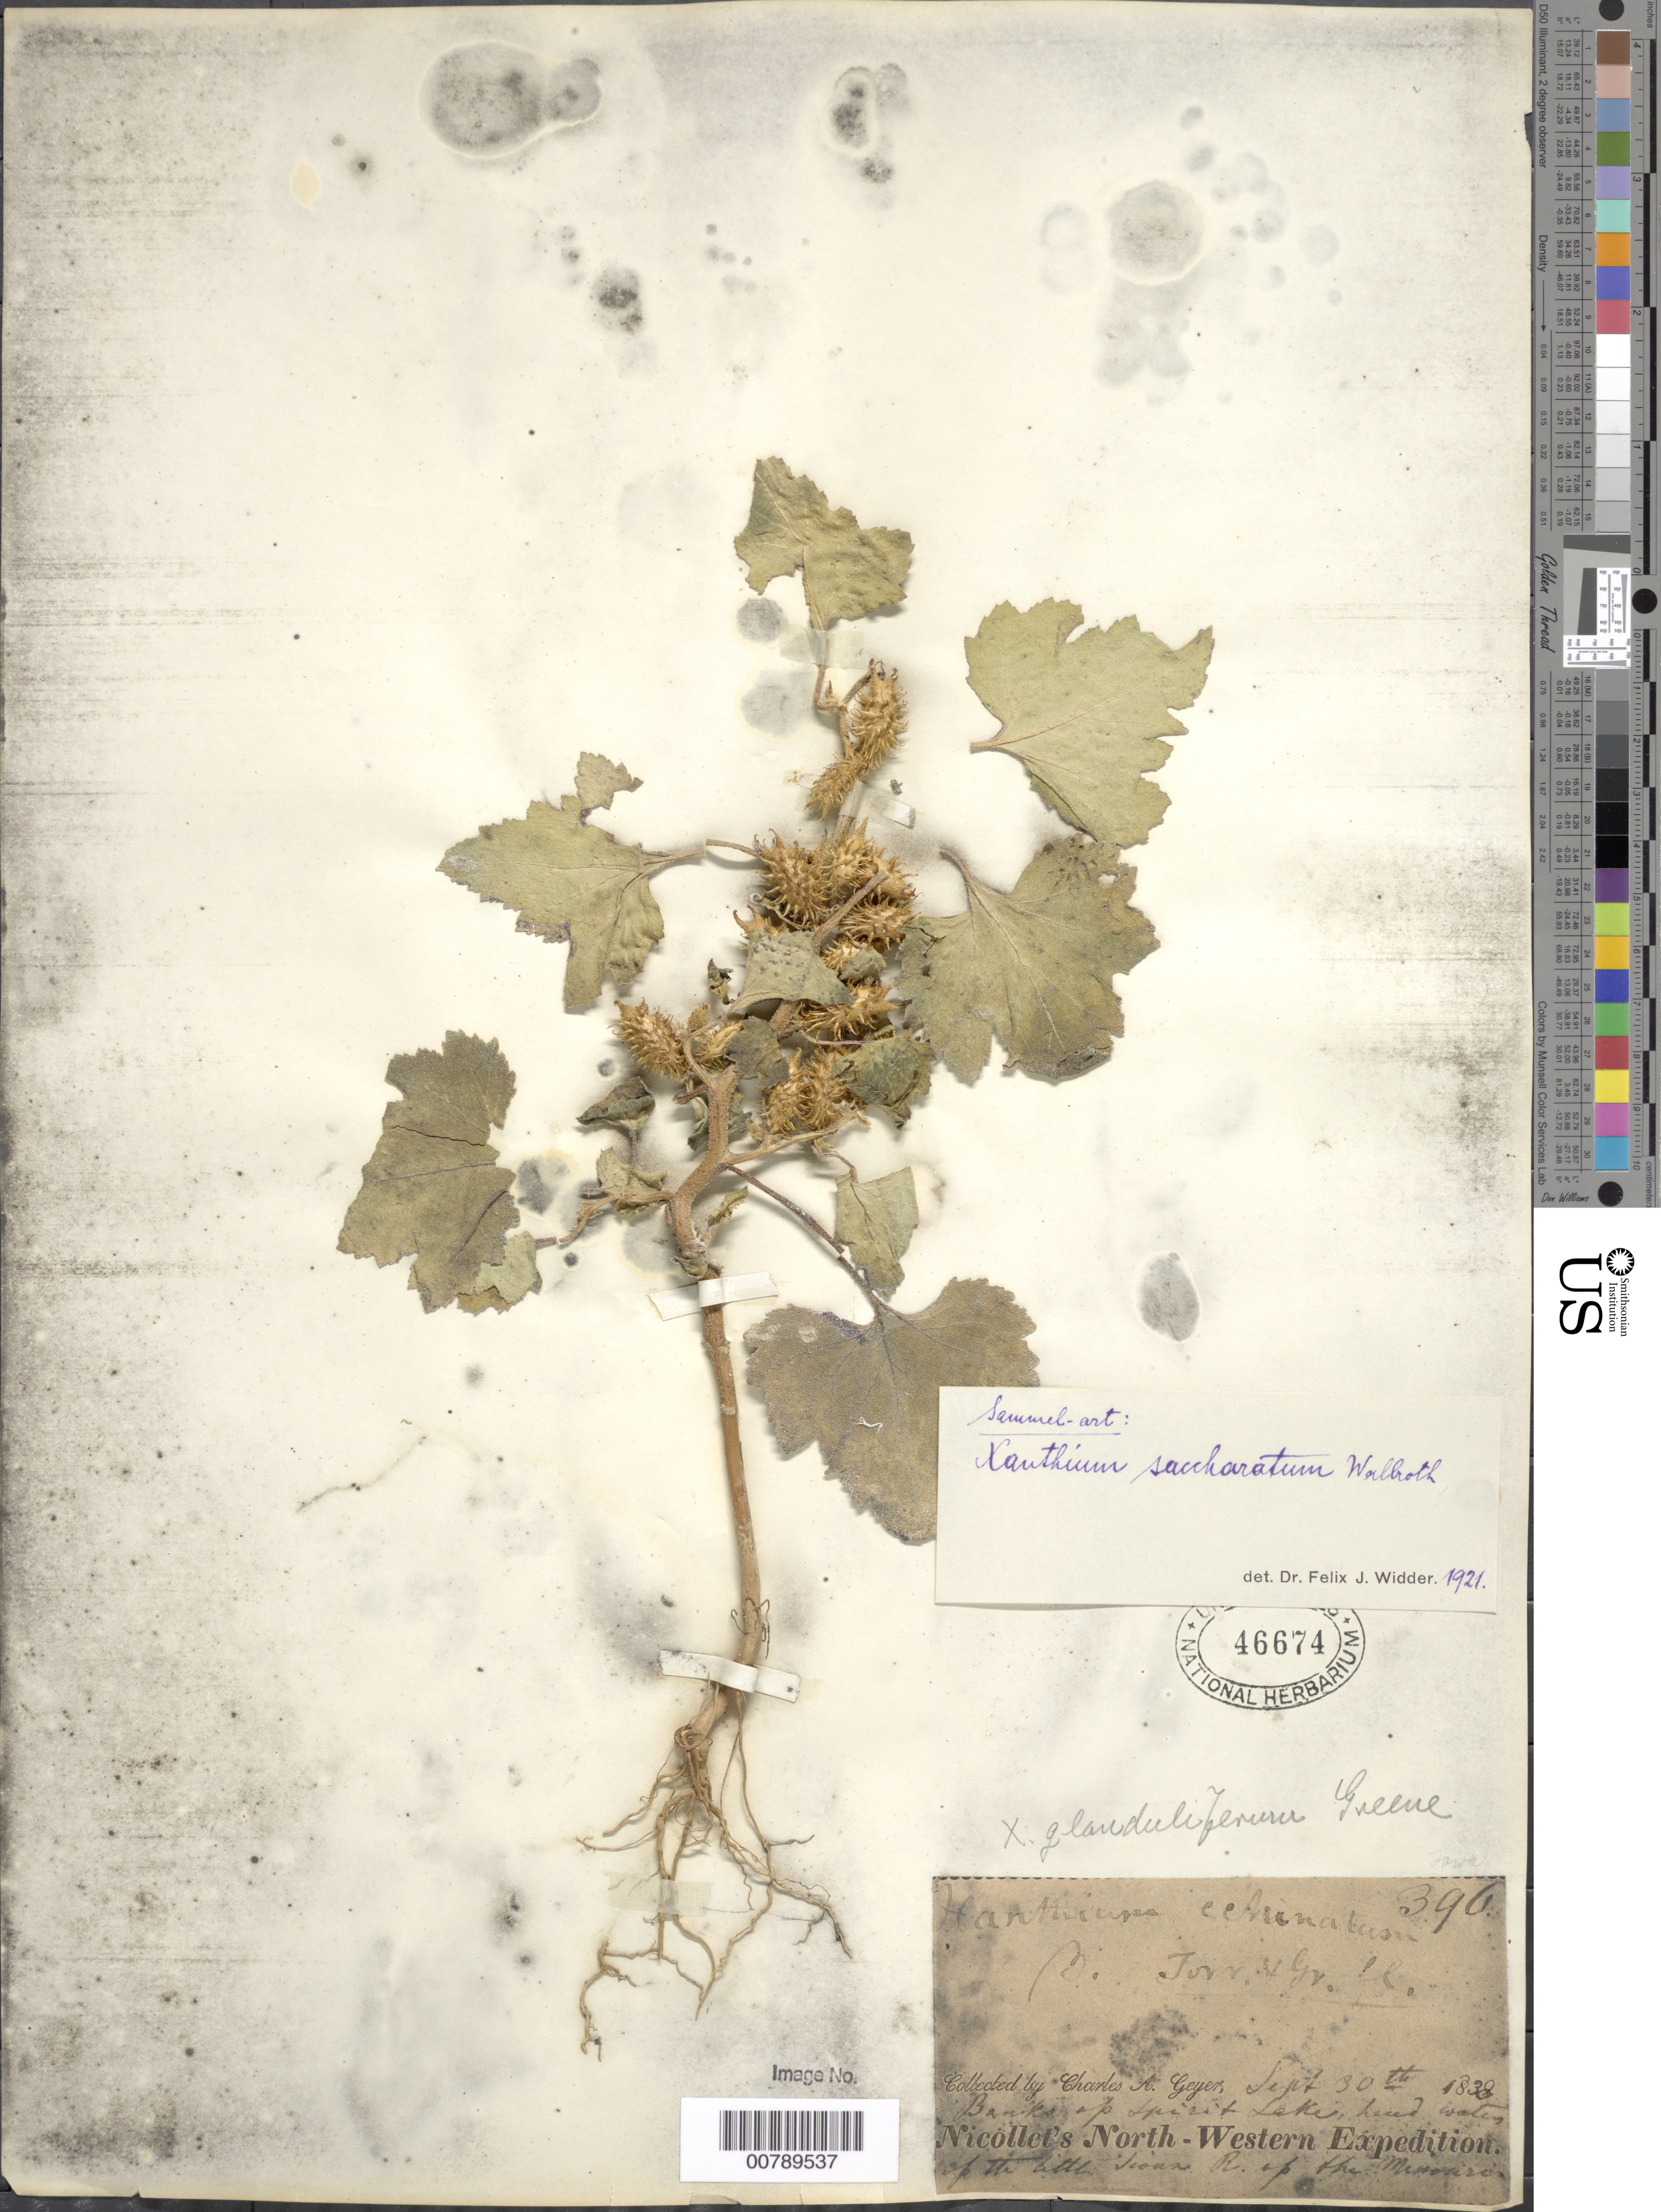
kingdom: Plantae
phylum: Tracheophyta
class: Magnoliopsida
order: Asterales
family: Asteraceae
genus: Xanthium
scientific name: Xanthium strumarium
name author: L.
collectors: C. A. Geyer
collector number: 396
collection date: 1838-09-30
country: United States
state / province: Missouri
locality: Banks of Spirit Lake, head water up the Little Sioux R. of the Missouri.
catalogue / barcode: US 46674